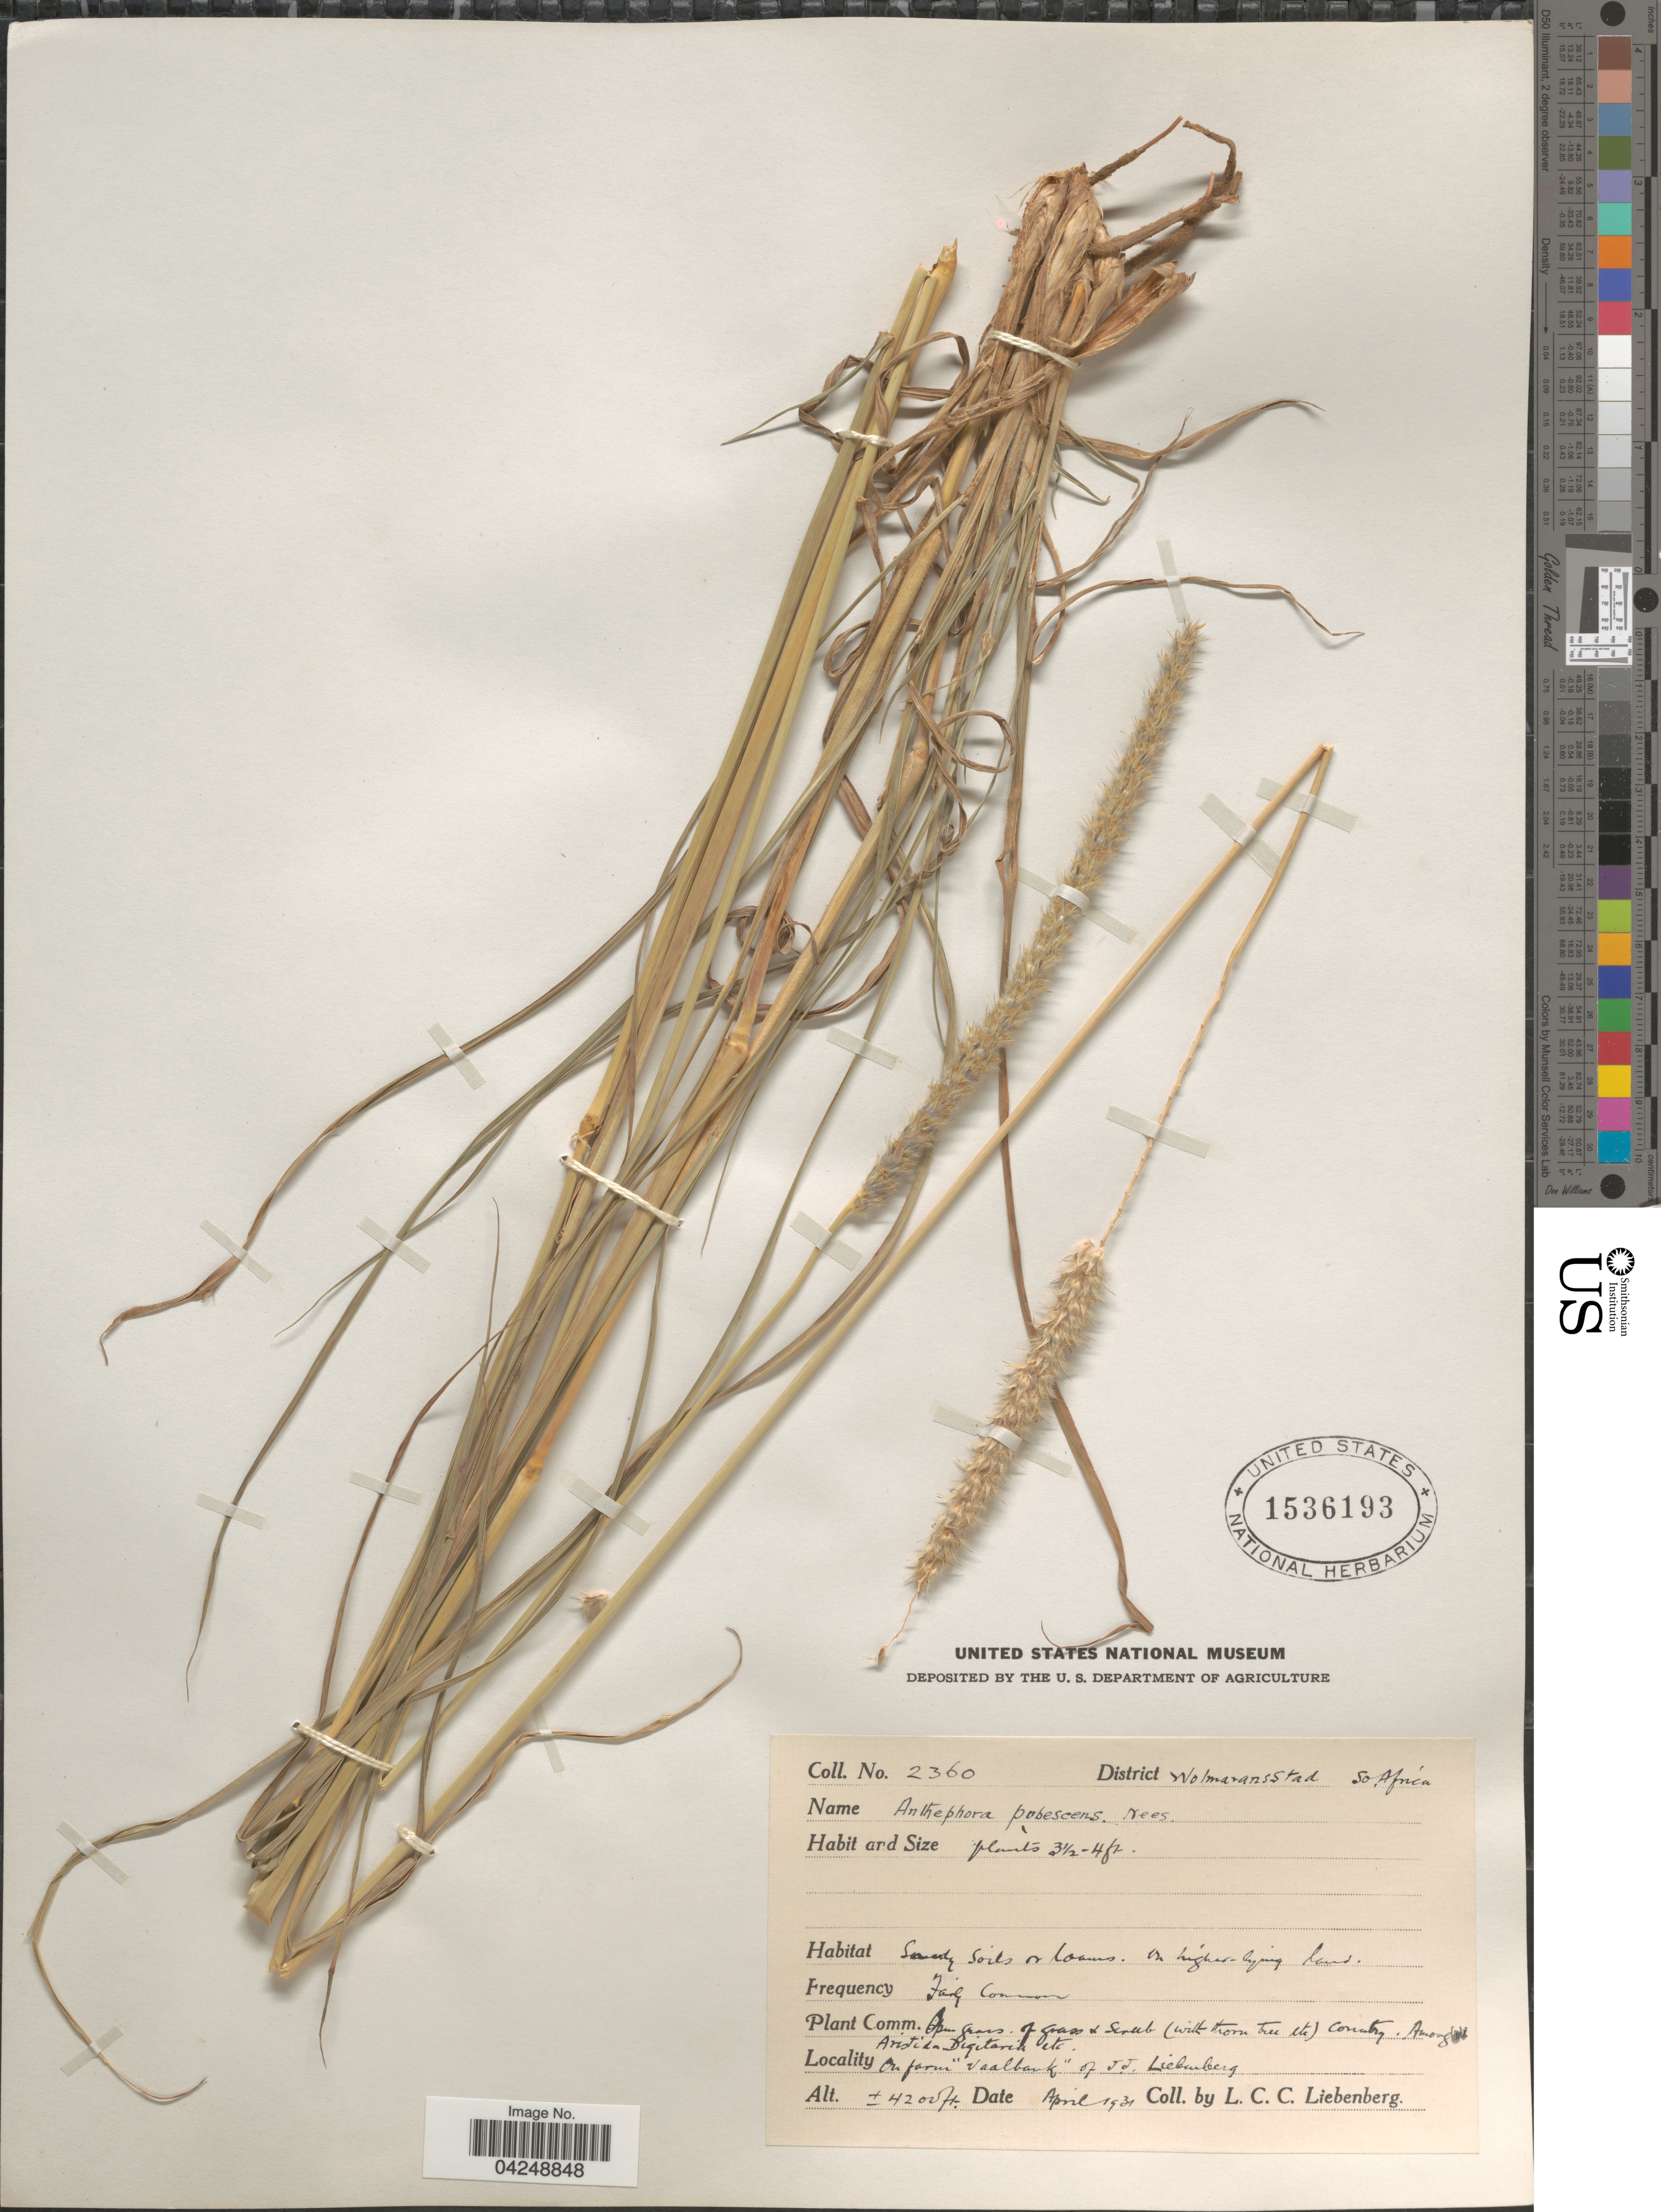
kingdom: Plantae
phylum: Tracheophyta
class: Liliopsida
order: Poales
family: Poaceae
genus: Anthephora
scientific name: Anthephora pubescens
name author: Nees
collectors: L. Liebenberg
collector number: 2360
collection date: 1931-04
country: South Africa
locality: District Wolmaransstad. Sandy Soils or loams. On higher-lying land. On farm "Vaalbank" of J.J. Liebenberg.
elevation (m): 1280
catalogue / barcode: US 1536193